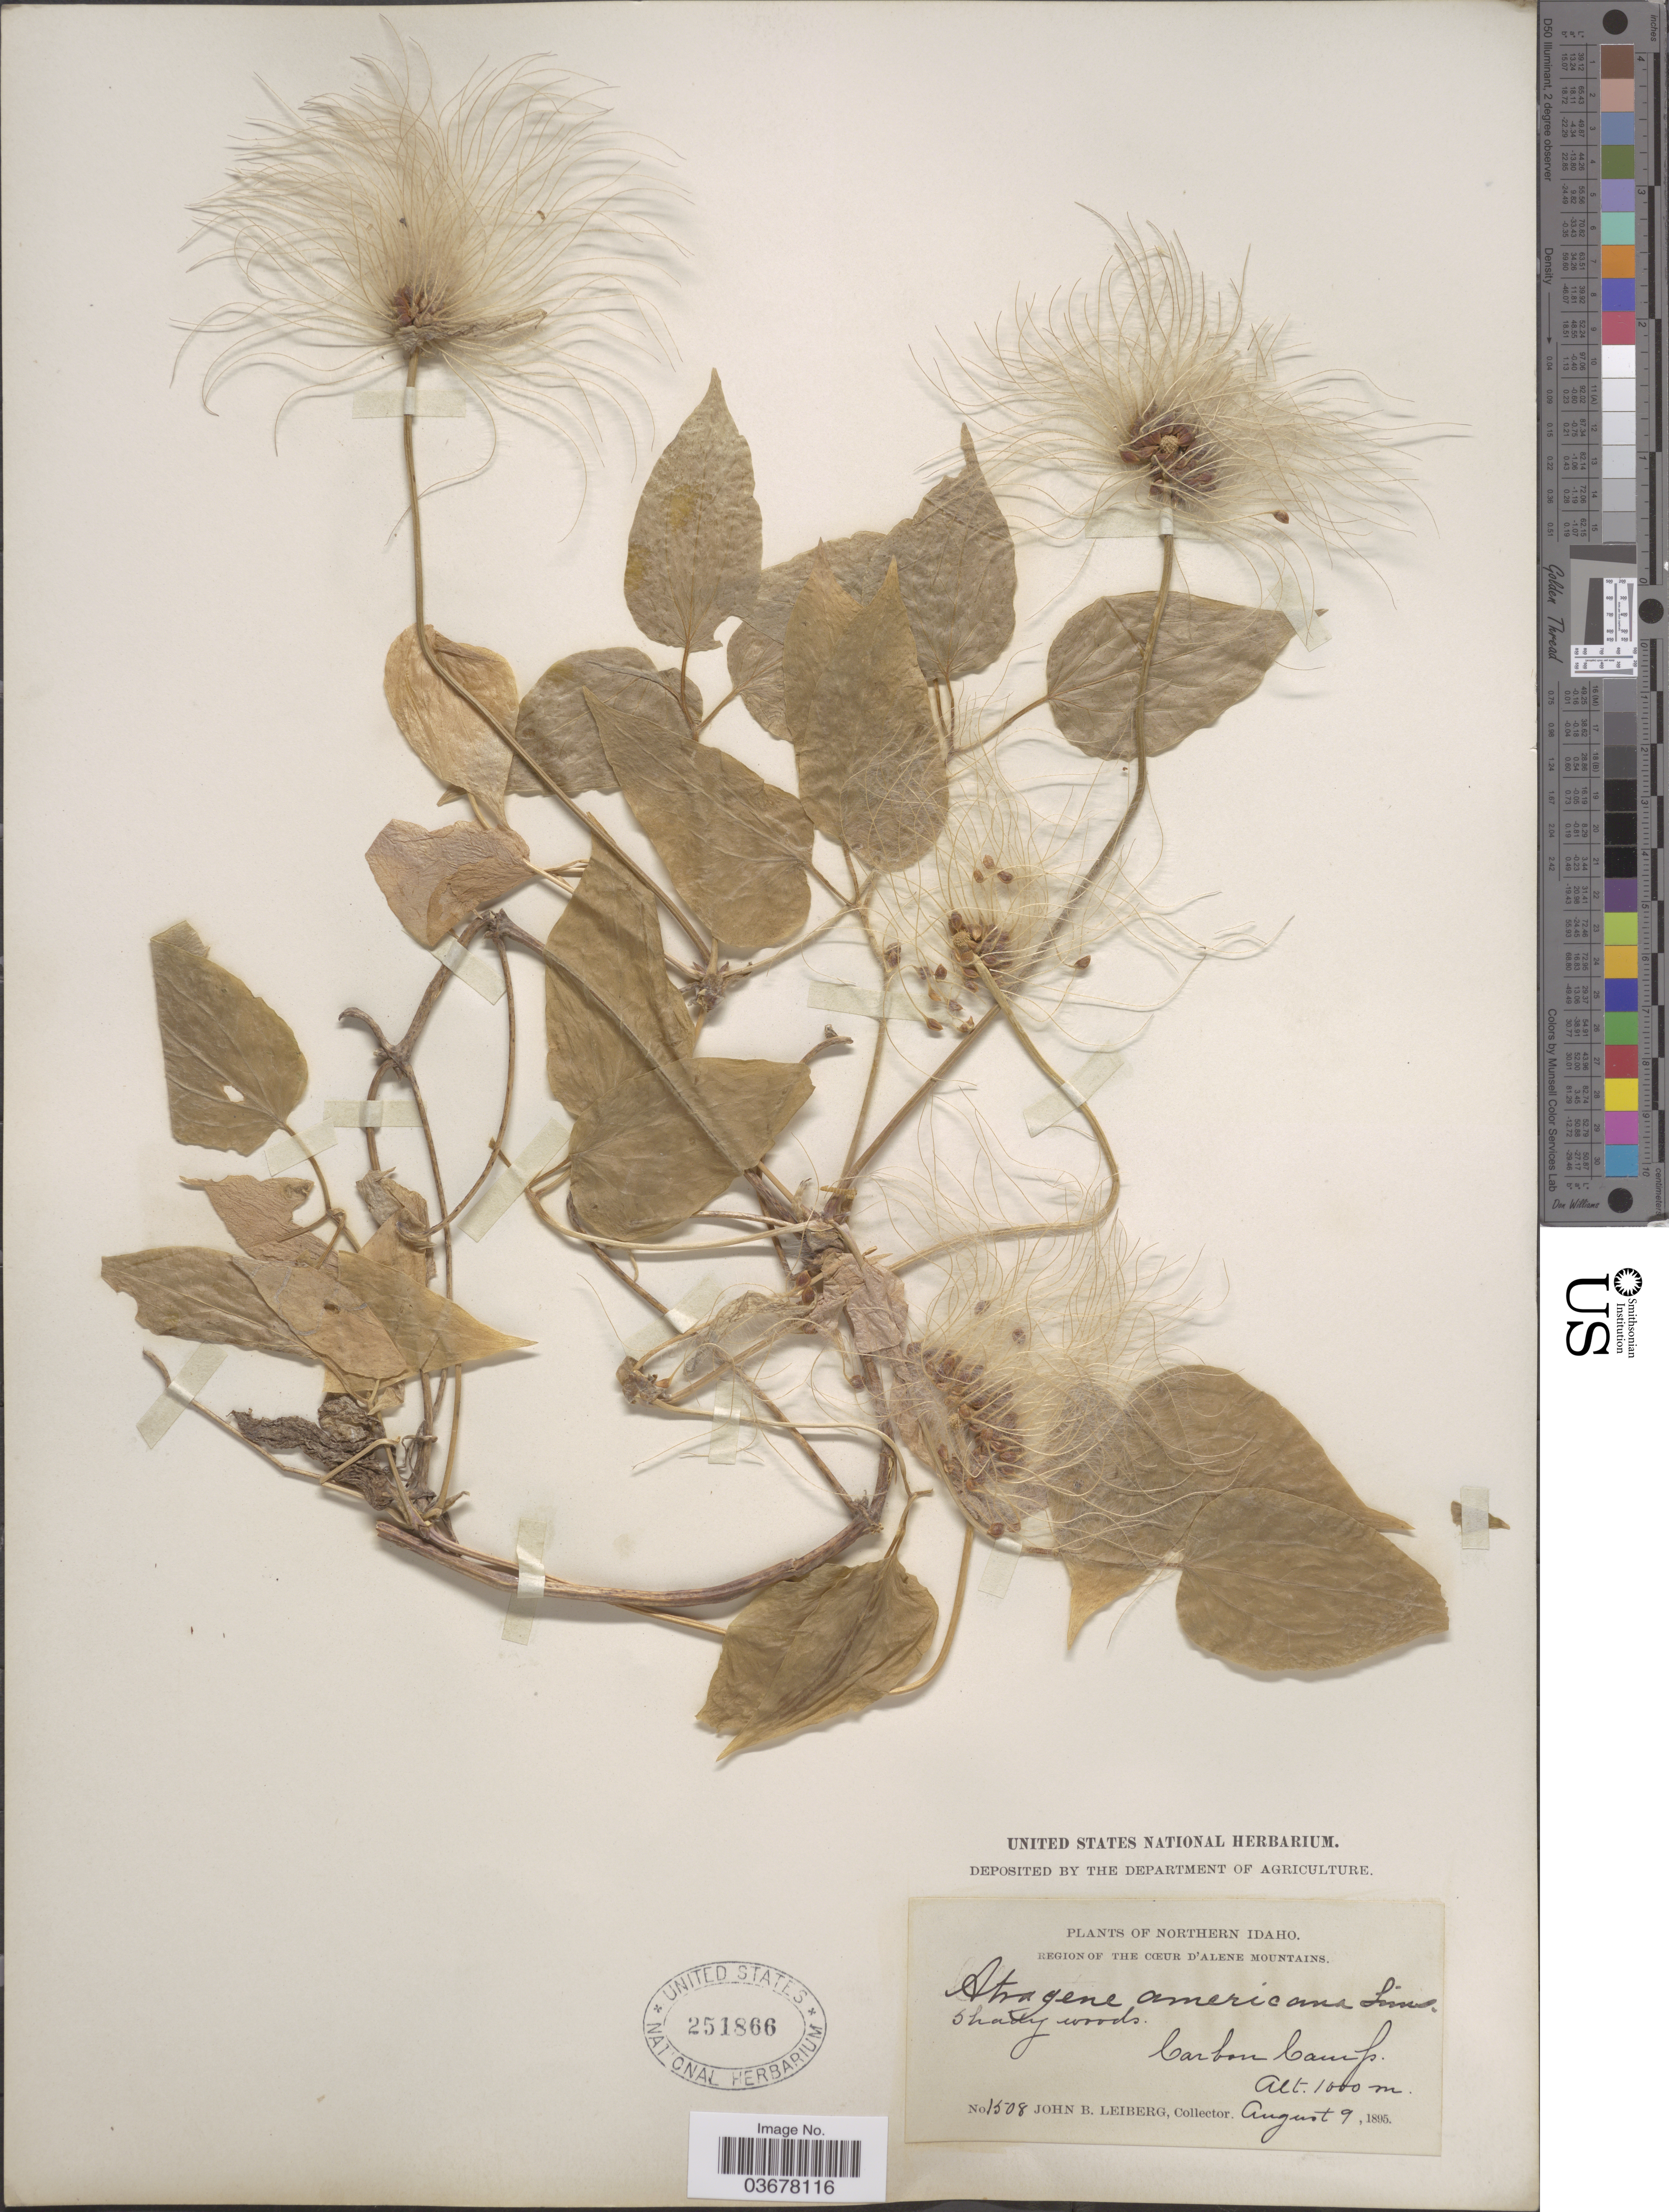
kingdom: Plantae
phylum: Tracheophyta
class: Magnoliopsida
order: Ranunculales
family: Ranunculaceae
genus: Clematis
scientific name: Clematis occidentalis var. grosseserrata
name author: (Rydb.) J.S. Pringle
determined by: Strong, M. T., (US), Smithsonian Institution - National Museum of Natural History (UNITED STATES)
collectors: J. B. Leiberg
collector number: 1508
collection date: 1895-08-09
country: United States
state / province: Idaho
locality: Northern Idaho. Region of the Cœur d'Alene Mountains. Carbon Camp.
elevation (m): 1000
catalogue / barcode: US 251866